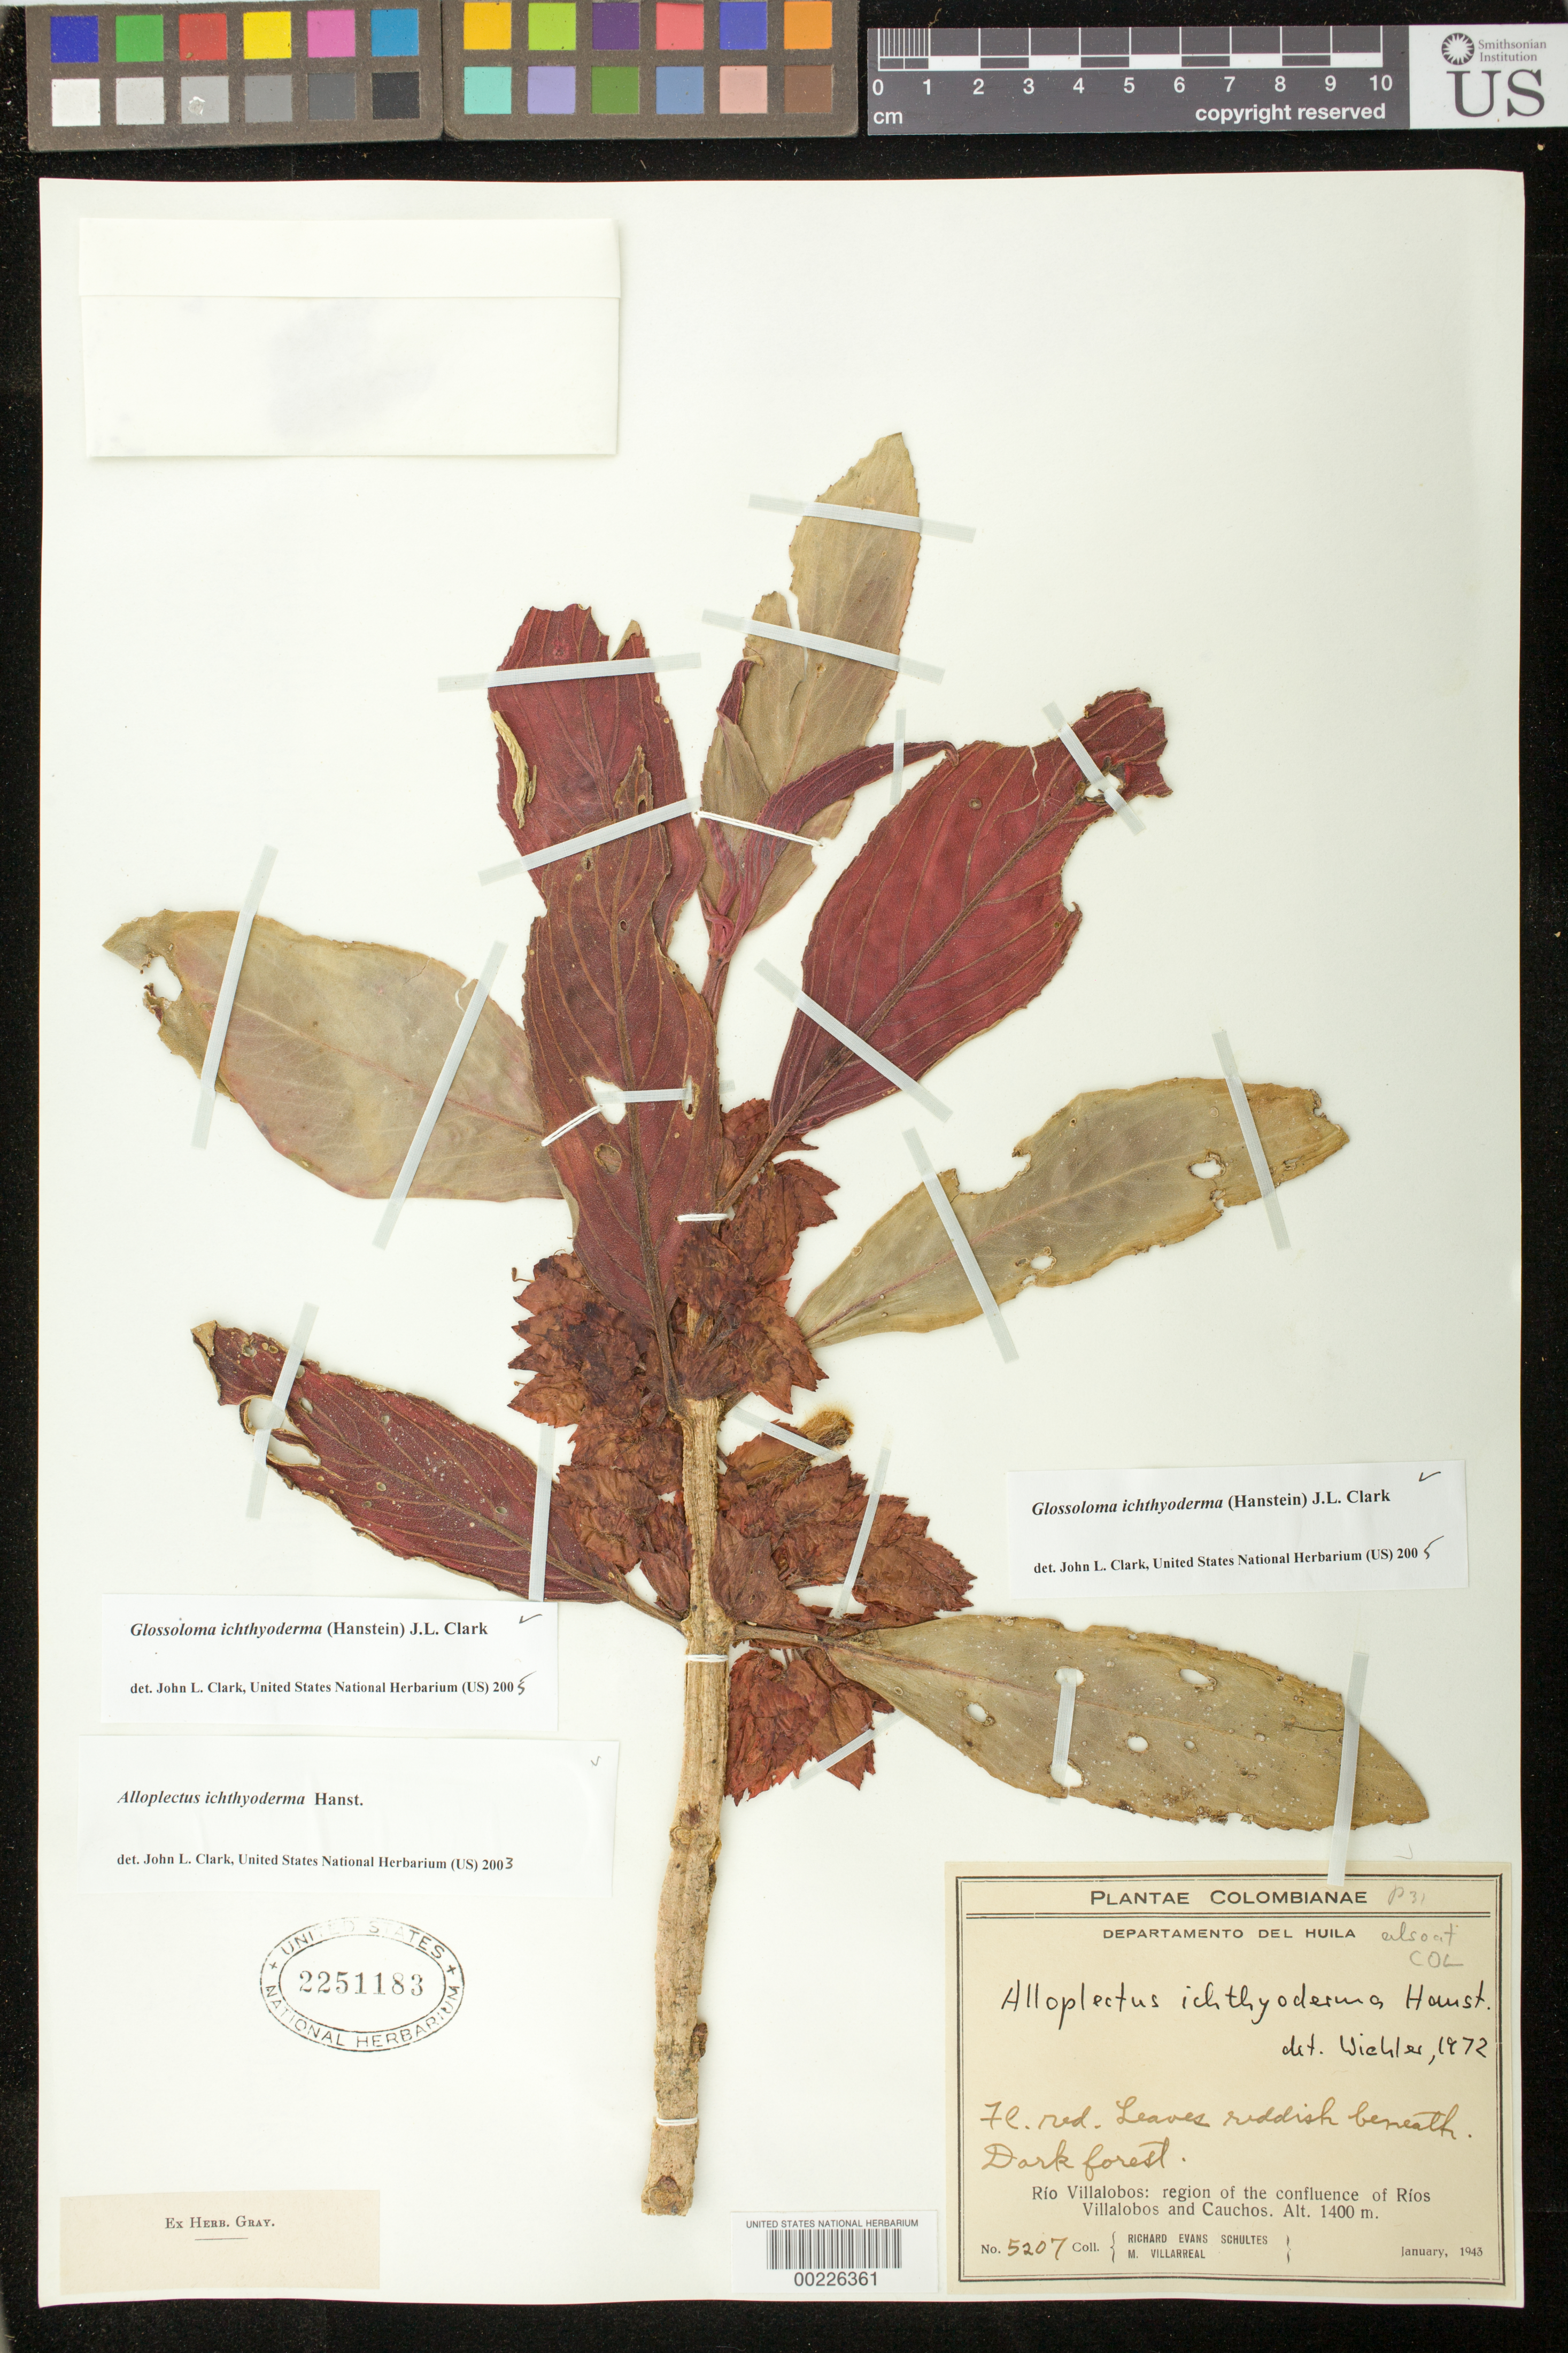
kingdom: Plantae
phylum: Tracheophyta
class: Magnoliopsida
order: Lamiales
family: Gesneriaceae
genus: Glossoloma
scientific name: Glossoloma ichthyoderma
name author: (Hanst.) J.L. Clark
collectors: R. E. Schultes & M. Villarreal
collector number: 5207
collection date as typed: Jan 1943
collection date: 1943-01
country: Colombia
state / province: Huila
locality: Rio Villalobos, region of the confluence of Rios Villalobos and Cauchos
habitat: Dark forest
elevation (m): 1400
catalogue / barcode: US 2251183